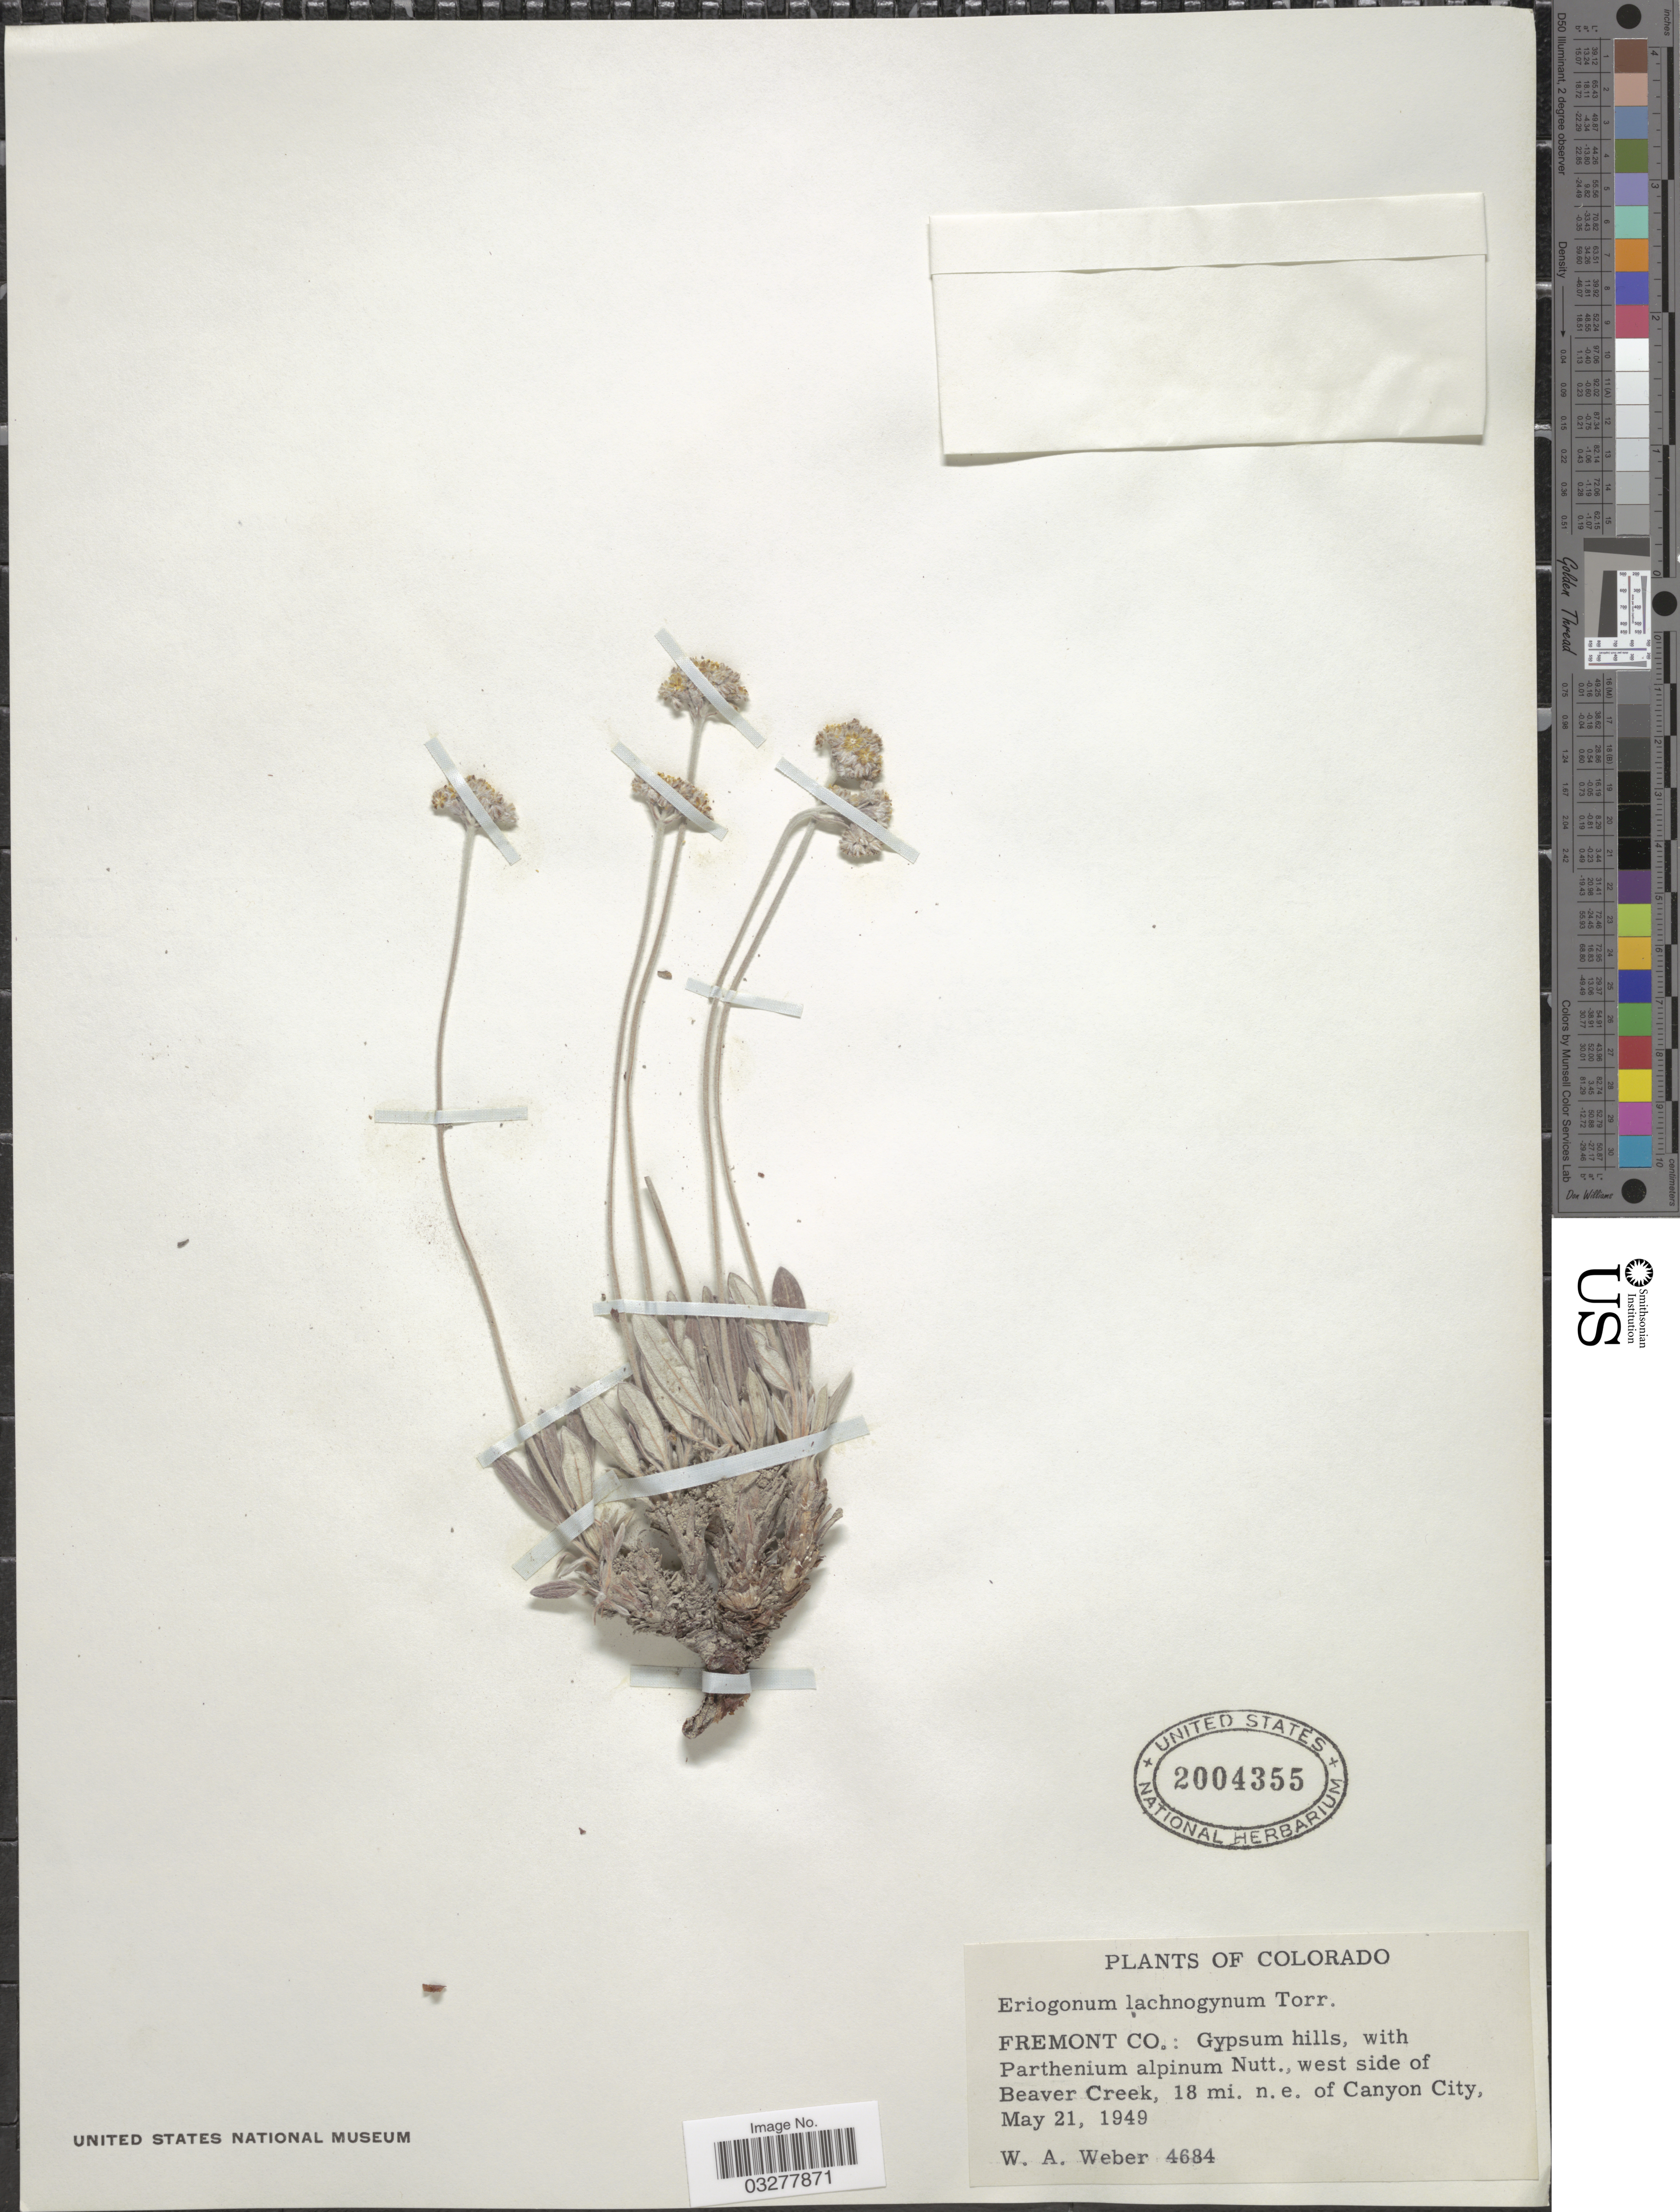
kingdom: Plantae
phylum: Tracheophyta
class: Magnoliopsida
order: Caryophyllales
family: Polygonaceae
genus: Eriogonum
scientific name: Eriogonum lachnogynum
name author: Torr. ex Benth.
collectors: W. A. Weber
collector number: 4684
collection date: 1949-05-21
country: United States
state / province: Colorado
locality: Fremont Co.: Gypsum hills, west side of Beaver Creek, 18 mi. n.e. of Canyon City.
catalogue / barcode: US 2004355